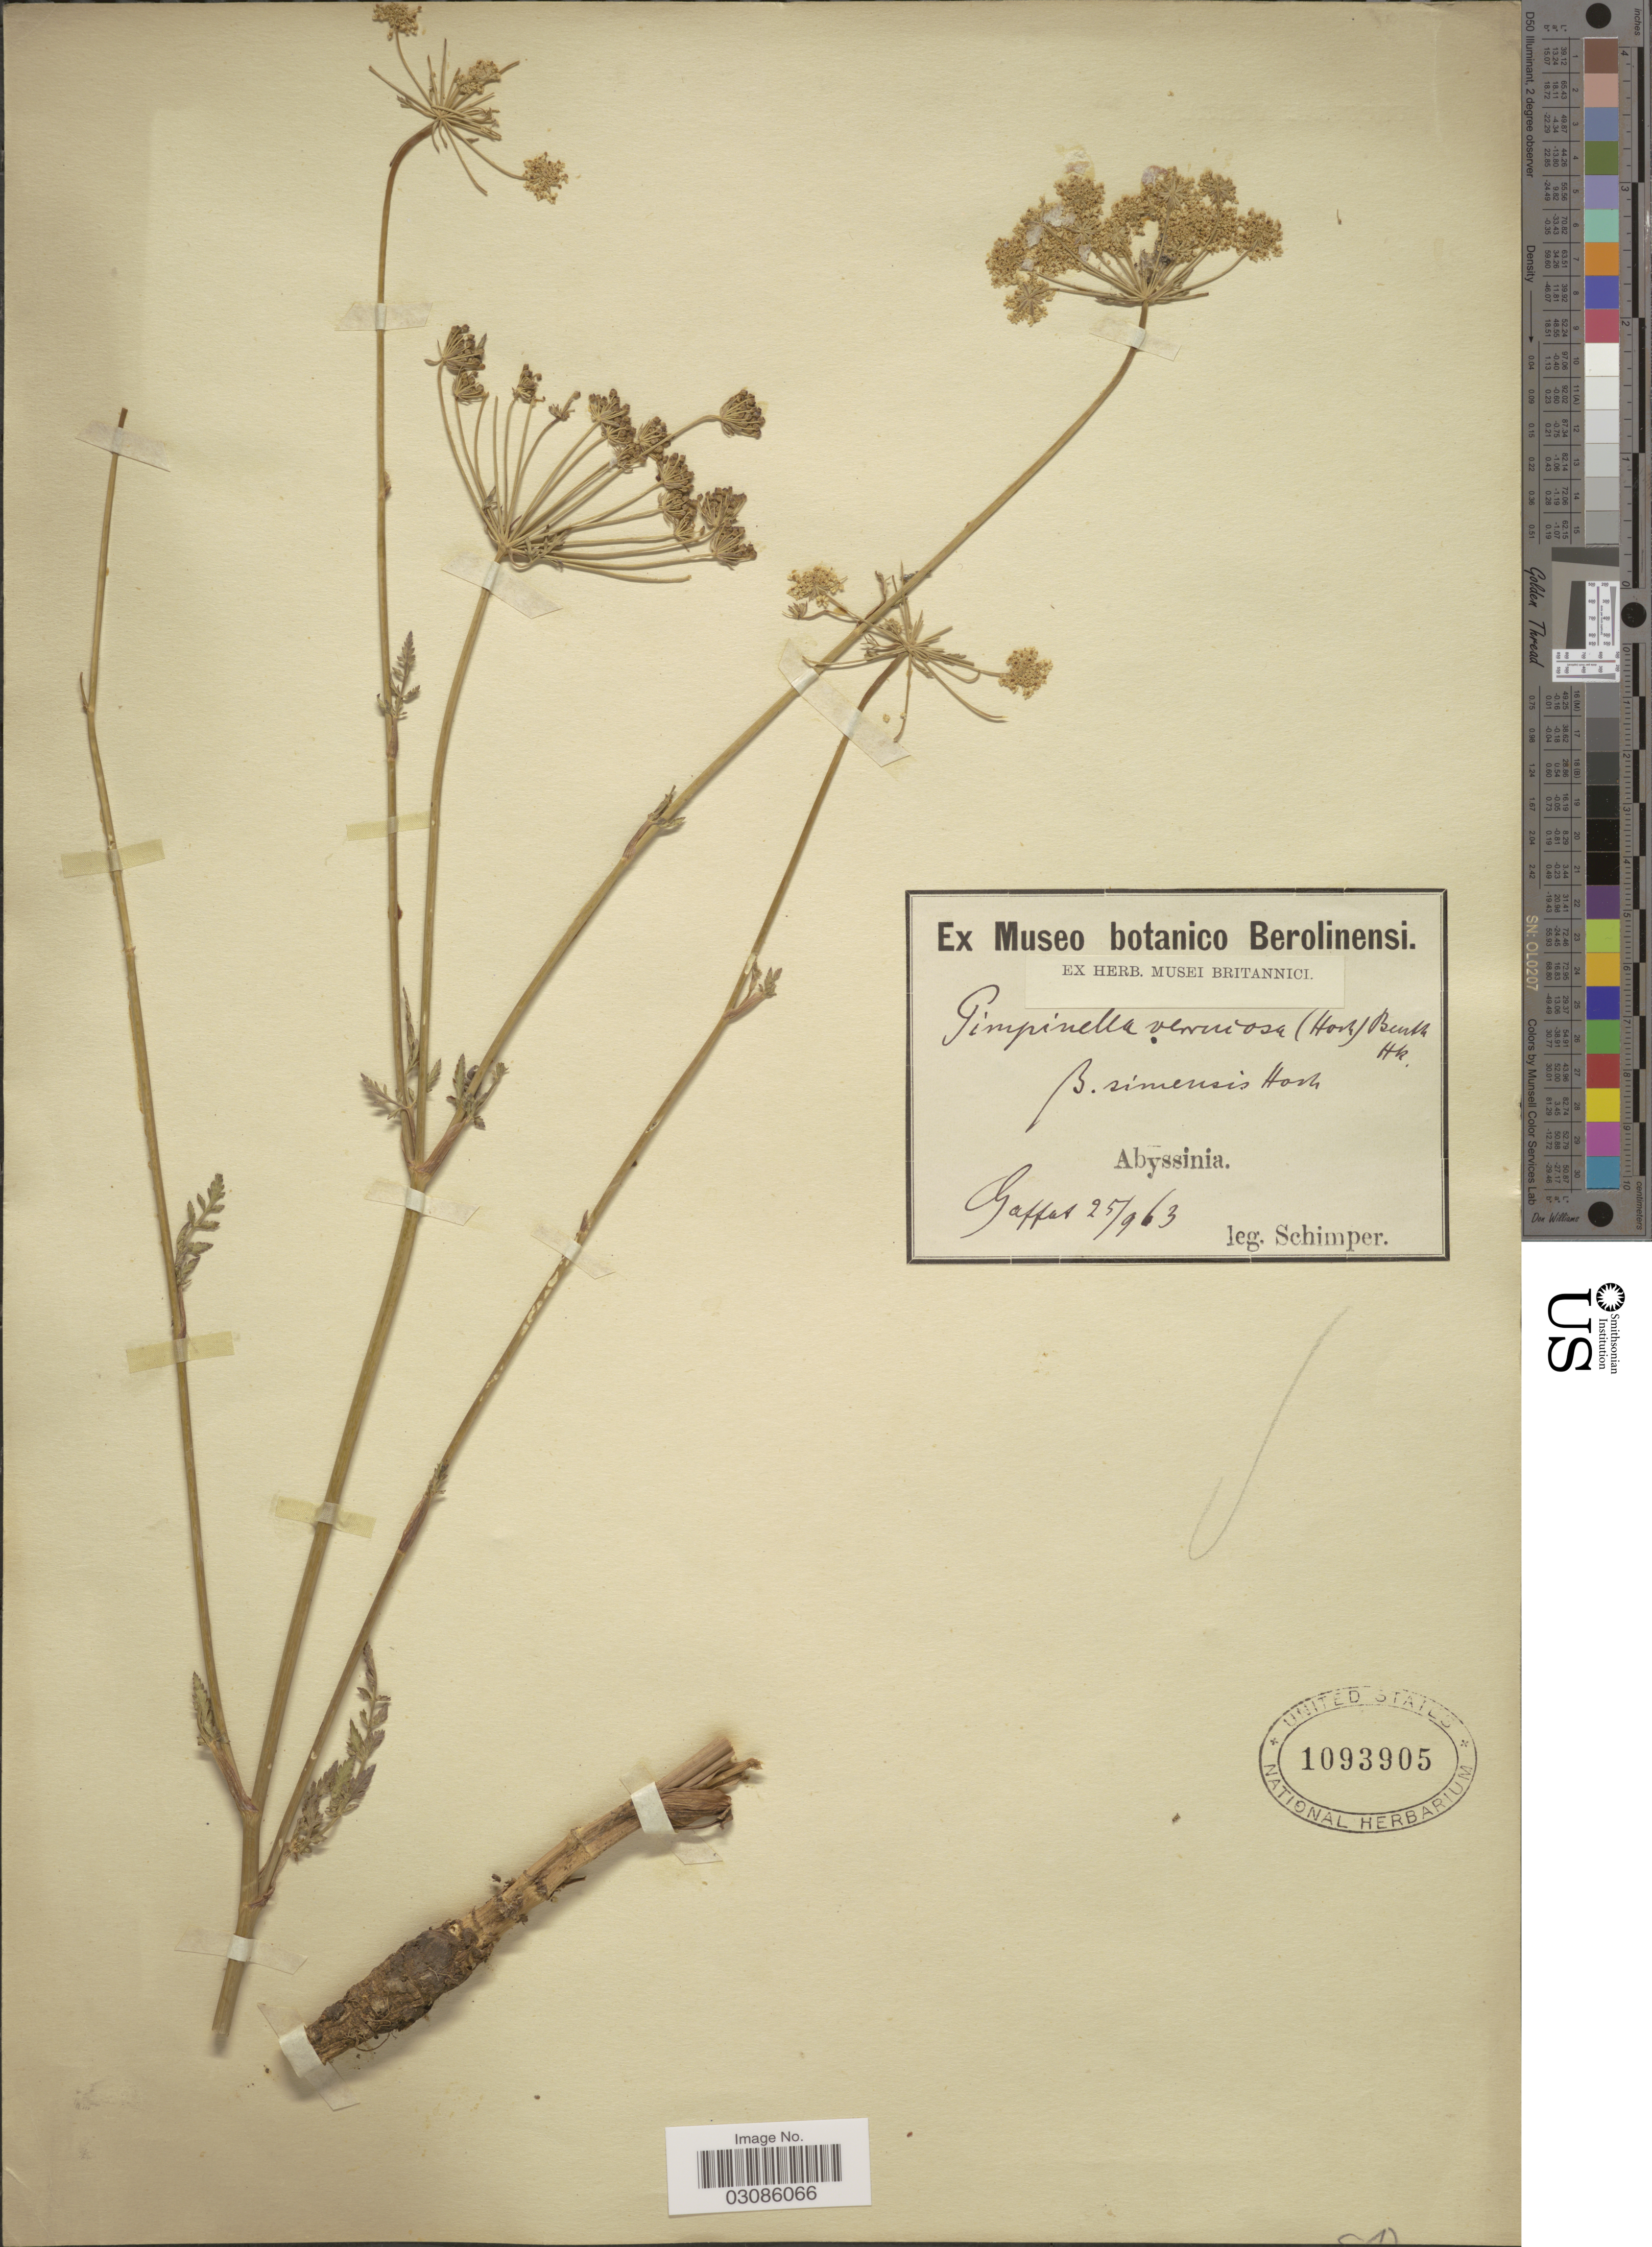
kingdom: Plantae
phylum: Tracheophyta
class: Magnoliopsida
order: Apiales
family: Apiaceae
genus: Pimpinella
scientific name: Pimpinella verrucosa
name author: (J. Gay ex A. Rich.) Vatke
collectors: -. Schimper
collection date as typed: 25/963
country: Eritrea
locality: Abyssinia.Gaffas.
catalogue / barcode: US 1093905